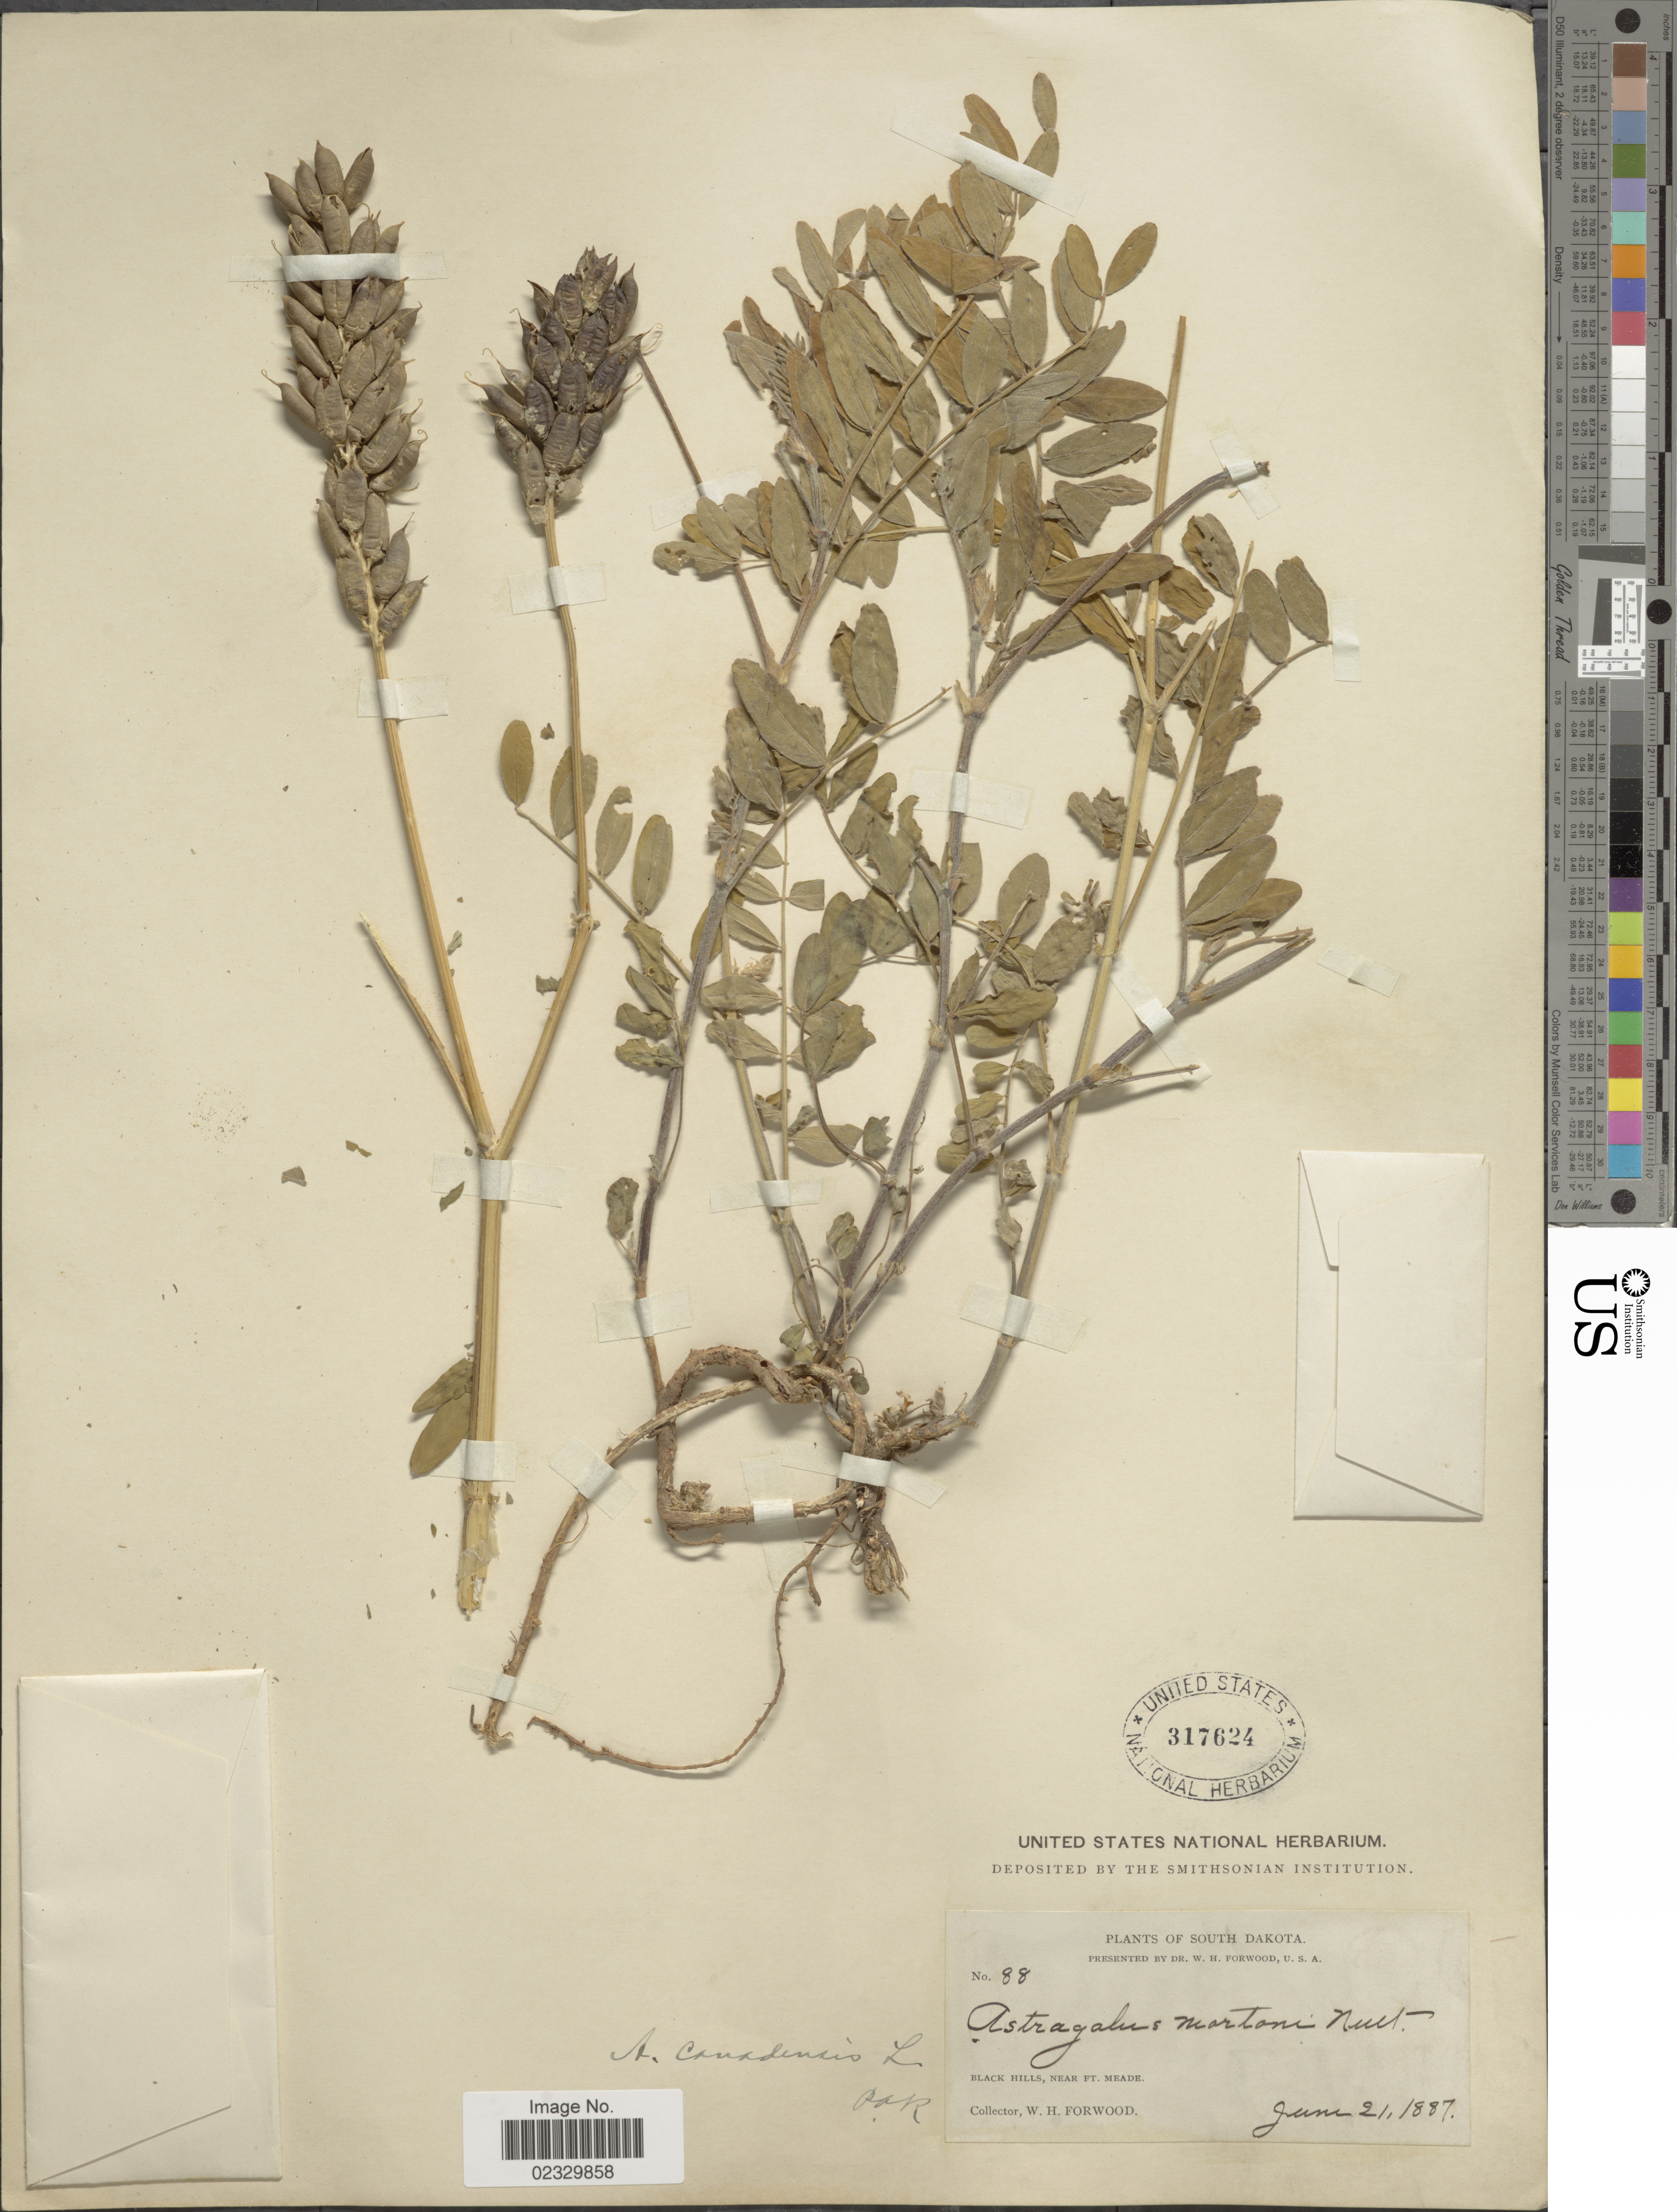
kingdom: Plantae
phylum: Tracheophyta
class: Magnoliopsida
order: Fabales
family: Fabaceae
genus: Astragalus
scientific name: Astragalus canadensis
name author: L.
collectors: W. Forwood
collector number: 88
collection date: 1887-06-21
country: United States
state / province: South Dakota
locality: Black hills, near Ft. Meade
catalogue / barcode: US 317624